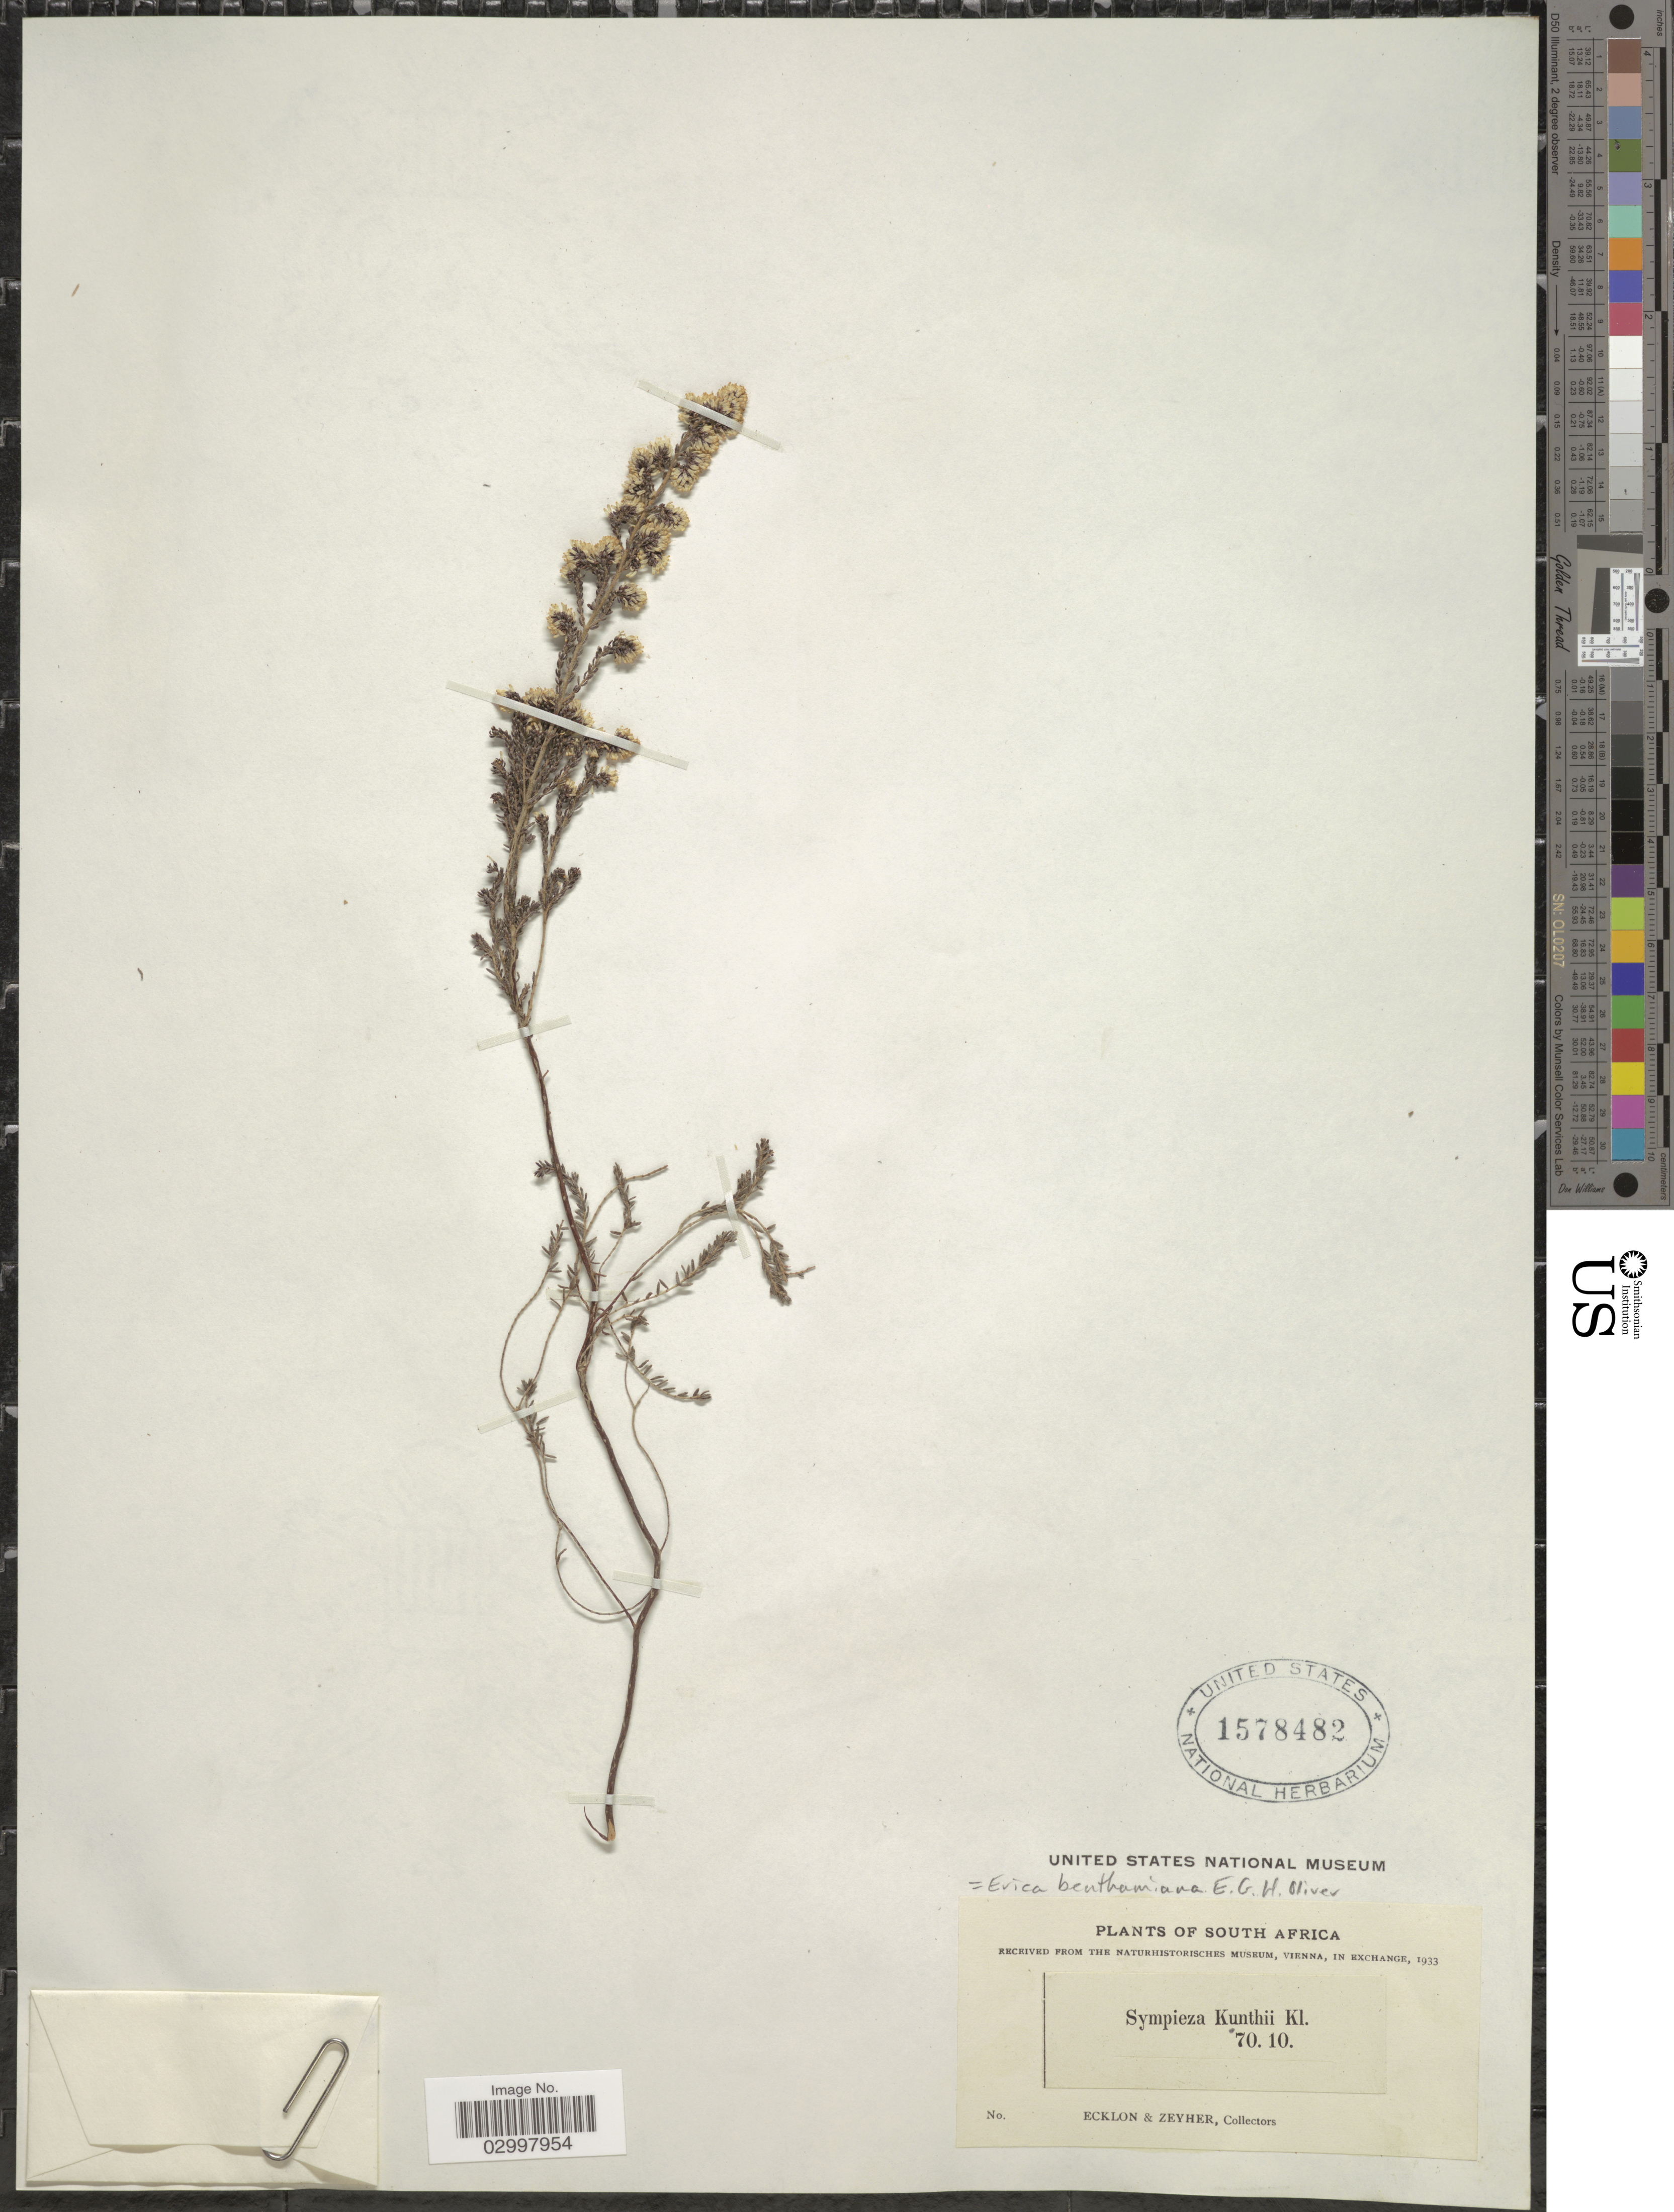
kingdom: Plantae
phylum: Tracheophyta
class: Magnoliopsida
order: Ericales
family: Ericaceae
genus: Erica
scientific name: Erica benthamiana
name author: E.G.H. Oliv.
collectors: -. Ecklon & -. Zeyher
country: South Africa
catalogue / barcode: US 1578482